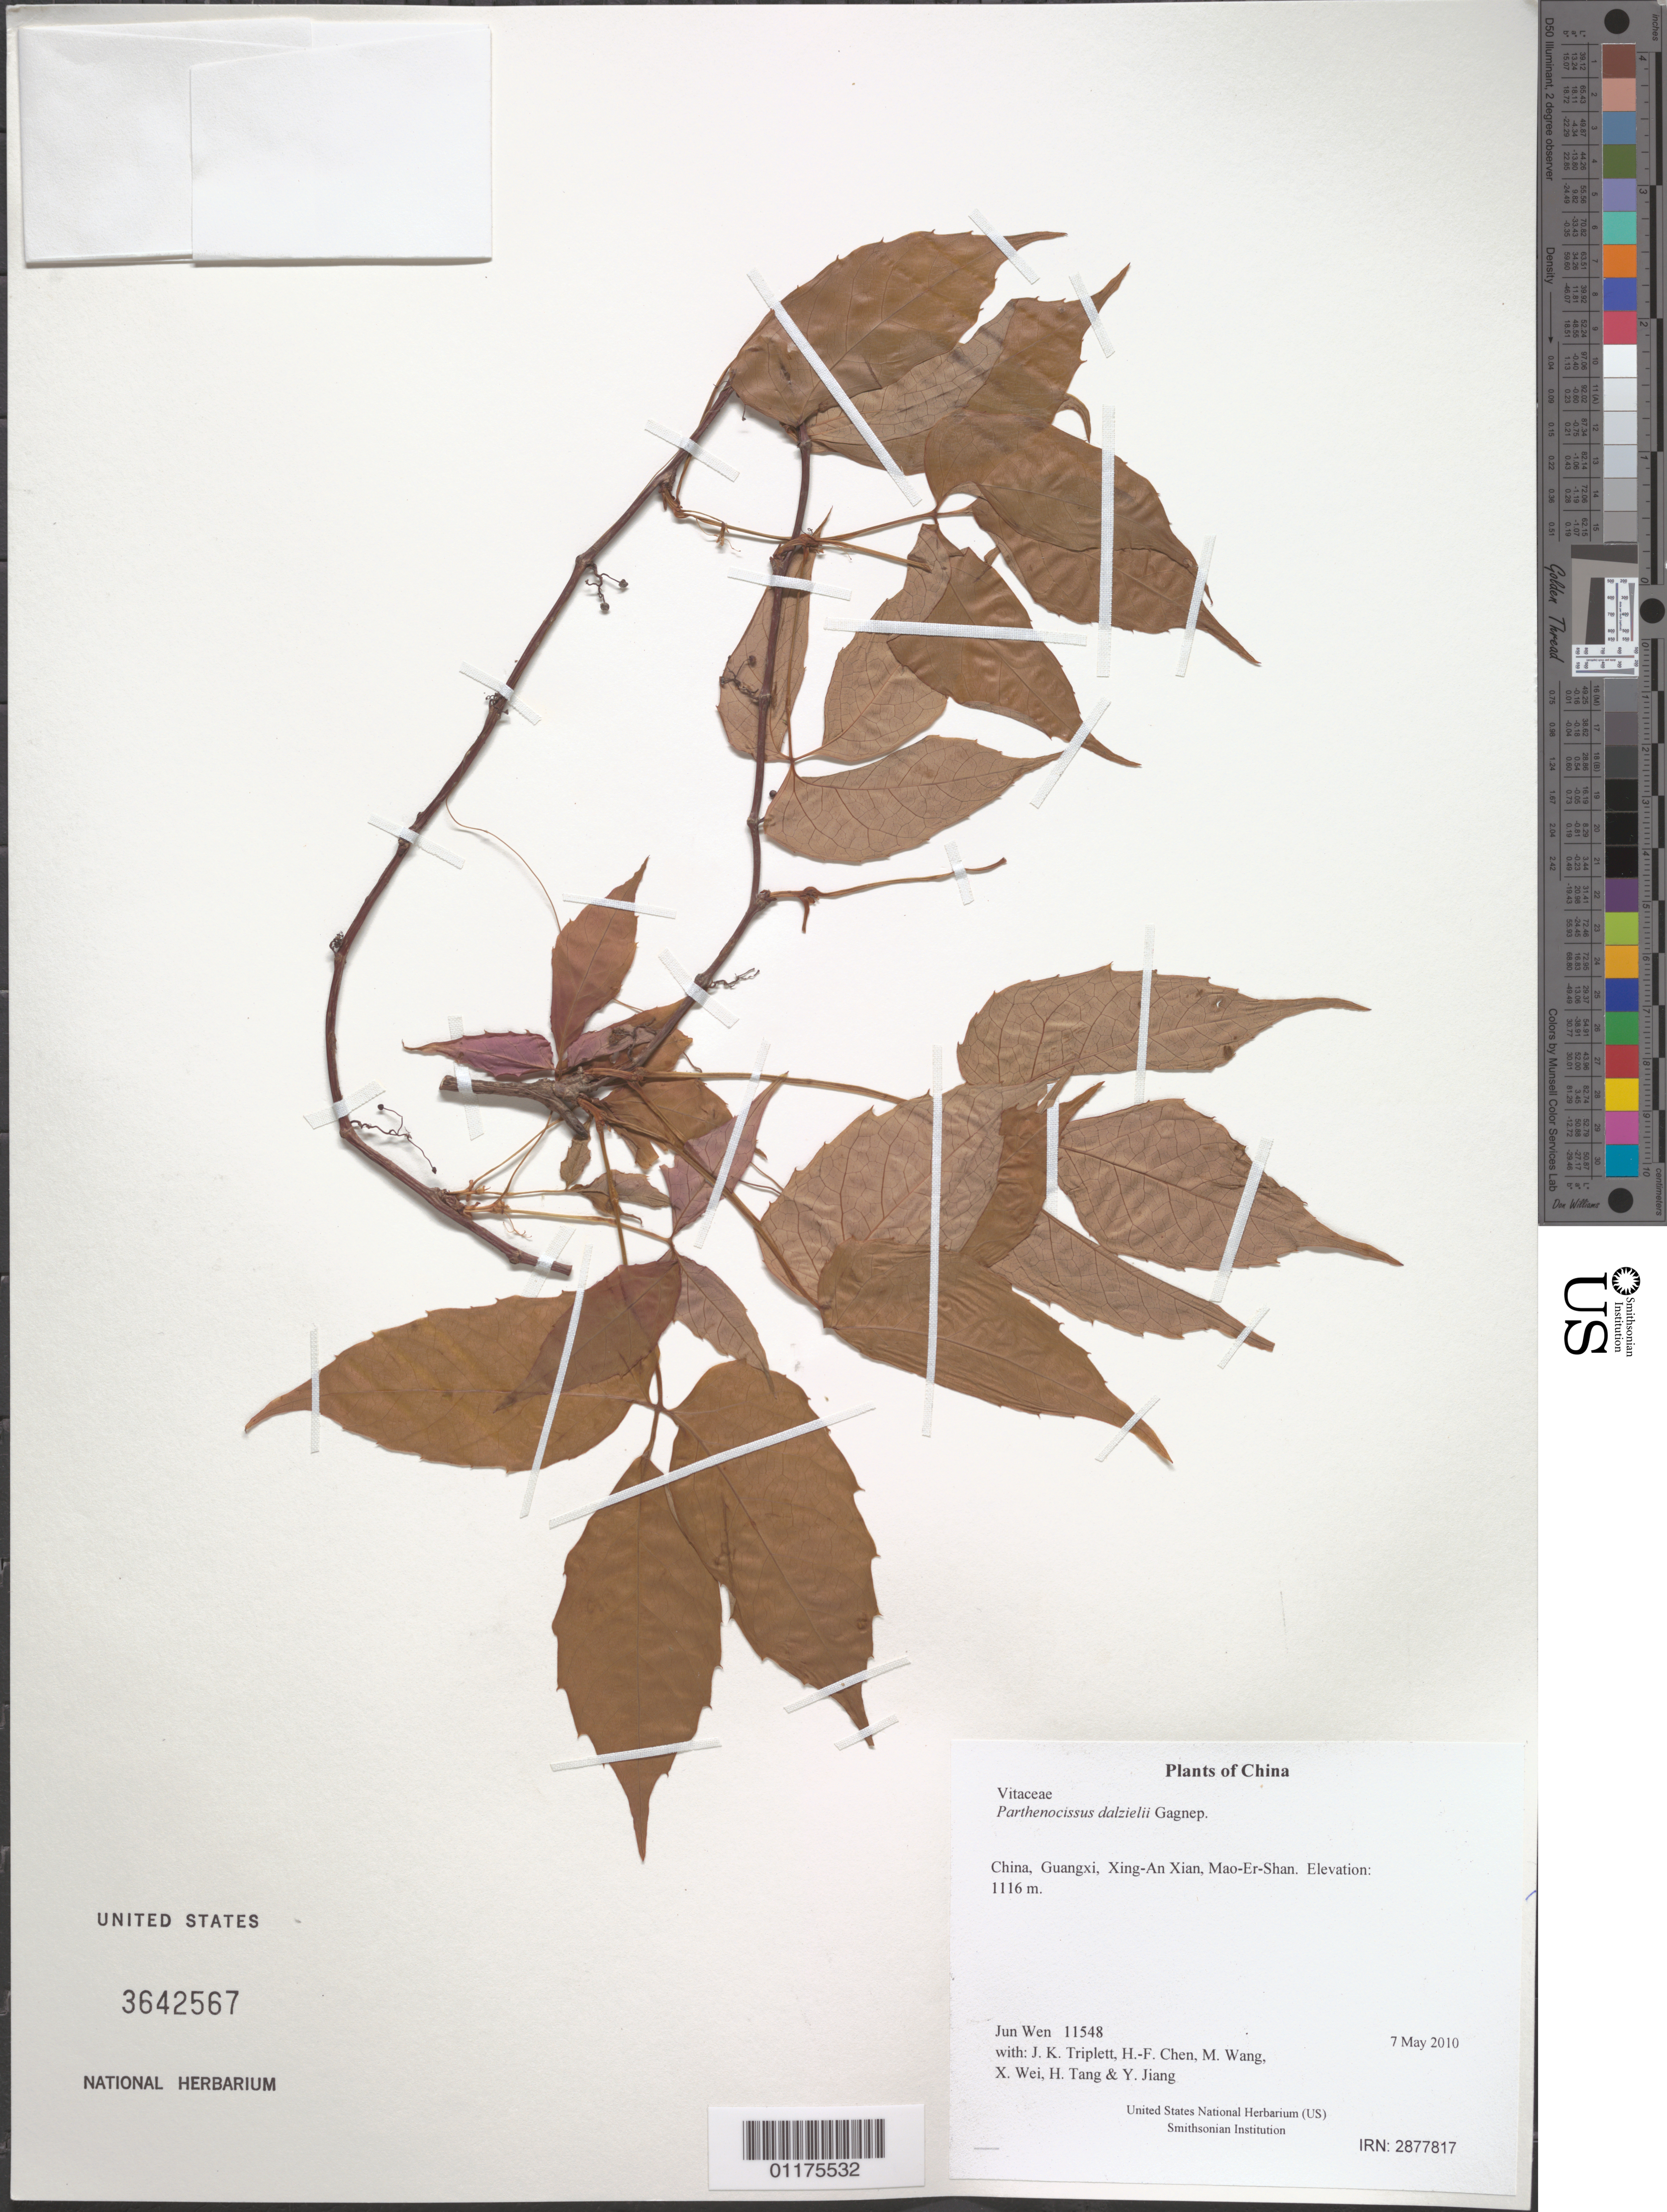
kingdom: Plantae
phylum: Tracheophyta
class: Magnoliopsida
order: Vitales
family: Vitaceae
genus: Parthenocissus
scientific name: Parthenocissus dalzielii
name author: Gagnep.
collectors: J. Wen, J. K. Triplett, H.-F. Chen, M. Wang, X. Wei, H. Tang & Y. Jiang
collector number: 11548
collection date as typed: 7 May 2010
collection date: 2010-05-07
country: China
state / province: Guangxi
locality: Xing-An Xian, Mao-Er-Shan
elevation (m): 1116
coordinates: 25 52.881 N, 110 29.429 E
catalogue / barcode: US 3642567